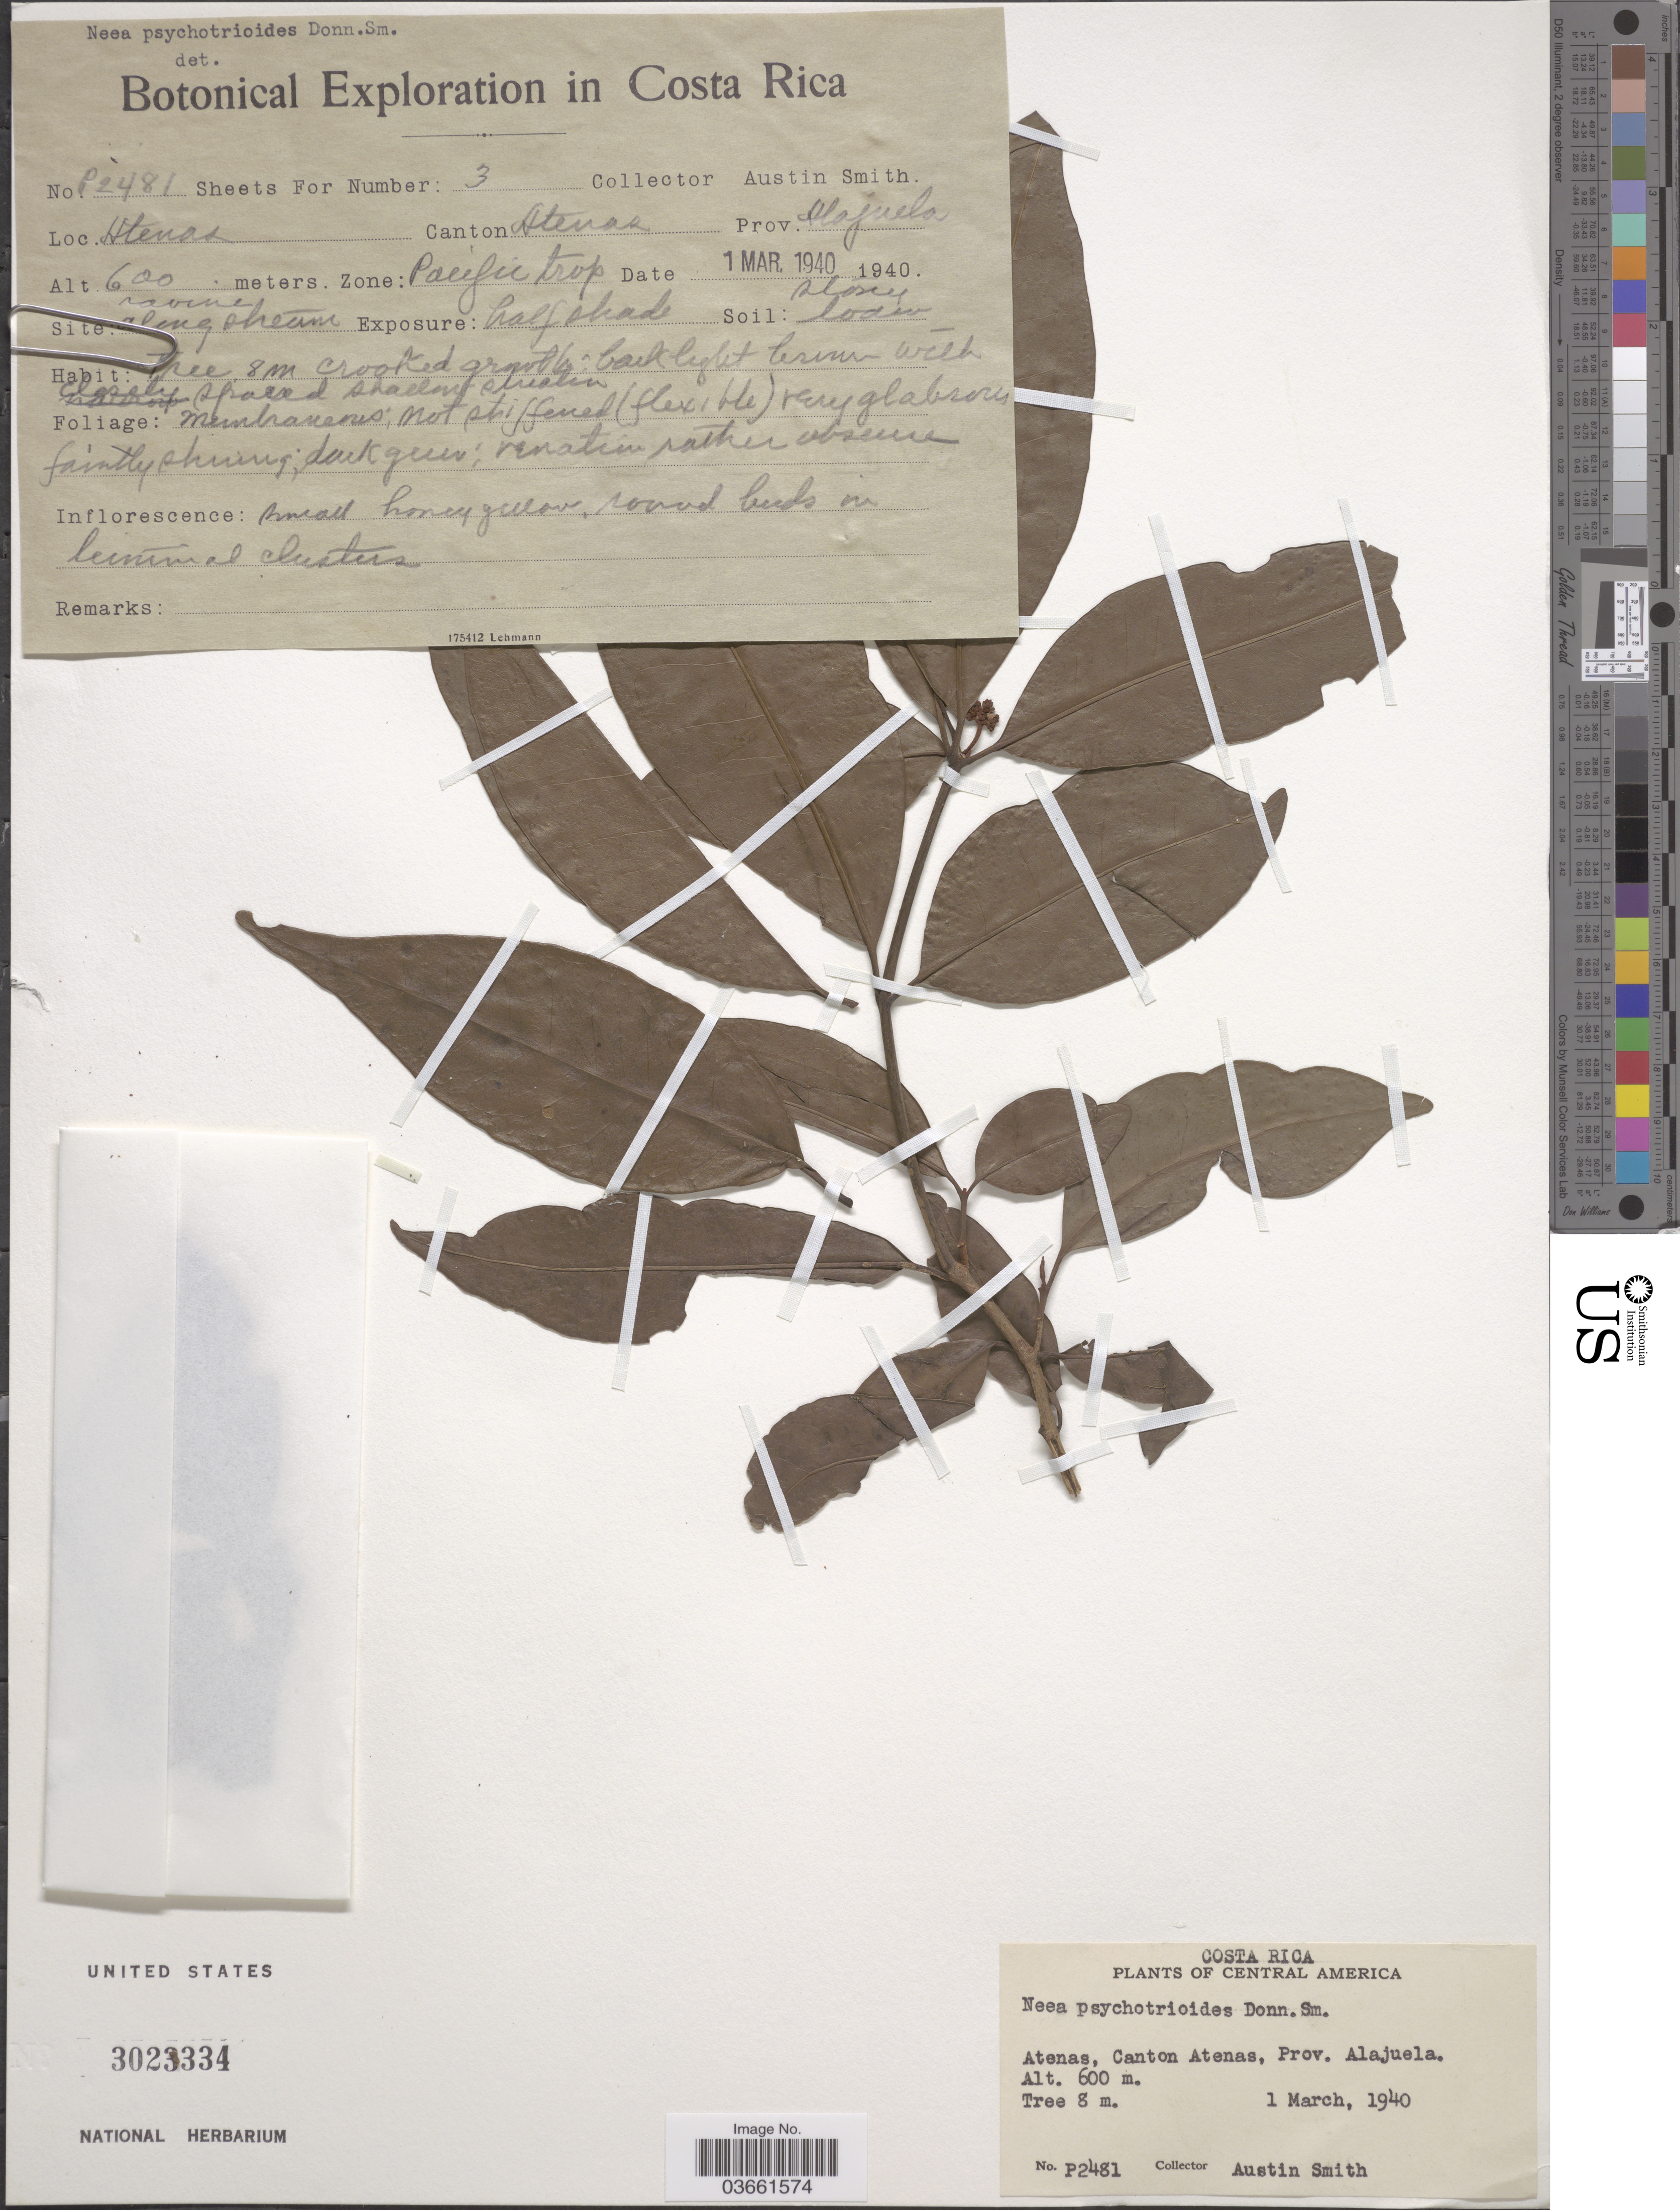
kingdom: Plantae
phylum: Tracheophyta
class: Magnoliopsida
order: Caryophyllales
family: Nyctaginaceae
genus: Neea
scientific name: Neea psychotrioides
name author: Donn. Sm.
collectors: Aust P. Smith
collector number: P2481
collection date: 1940-03-01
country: Costa Rica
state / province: Alajuela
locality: Atenas, Canton Atenas.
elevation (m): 600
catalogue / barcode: US 3023334